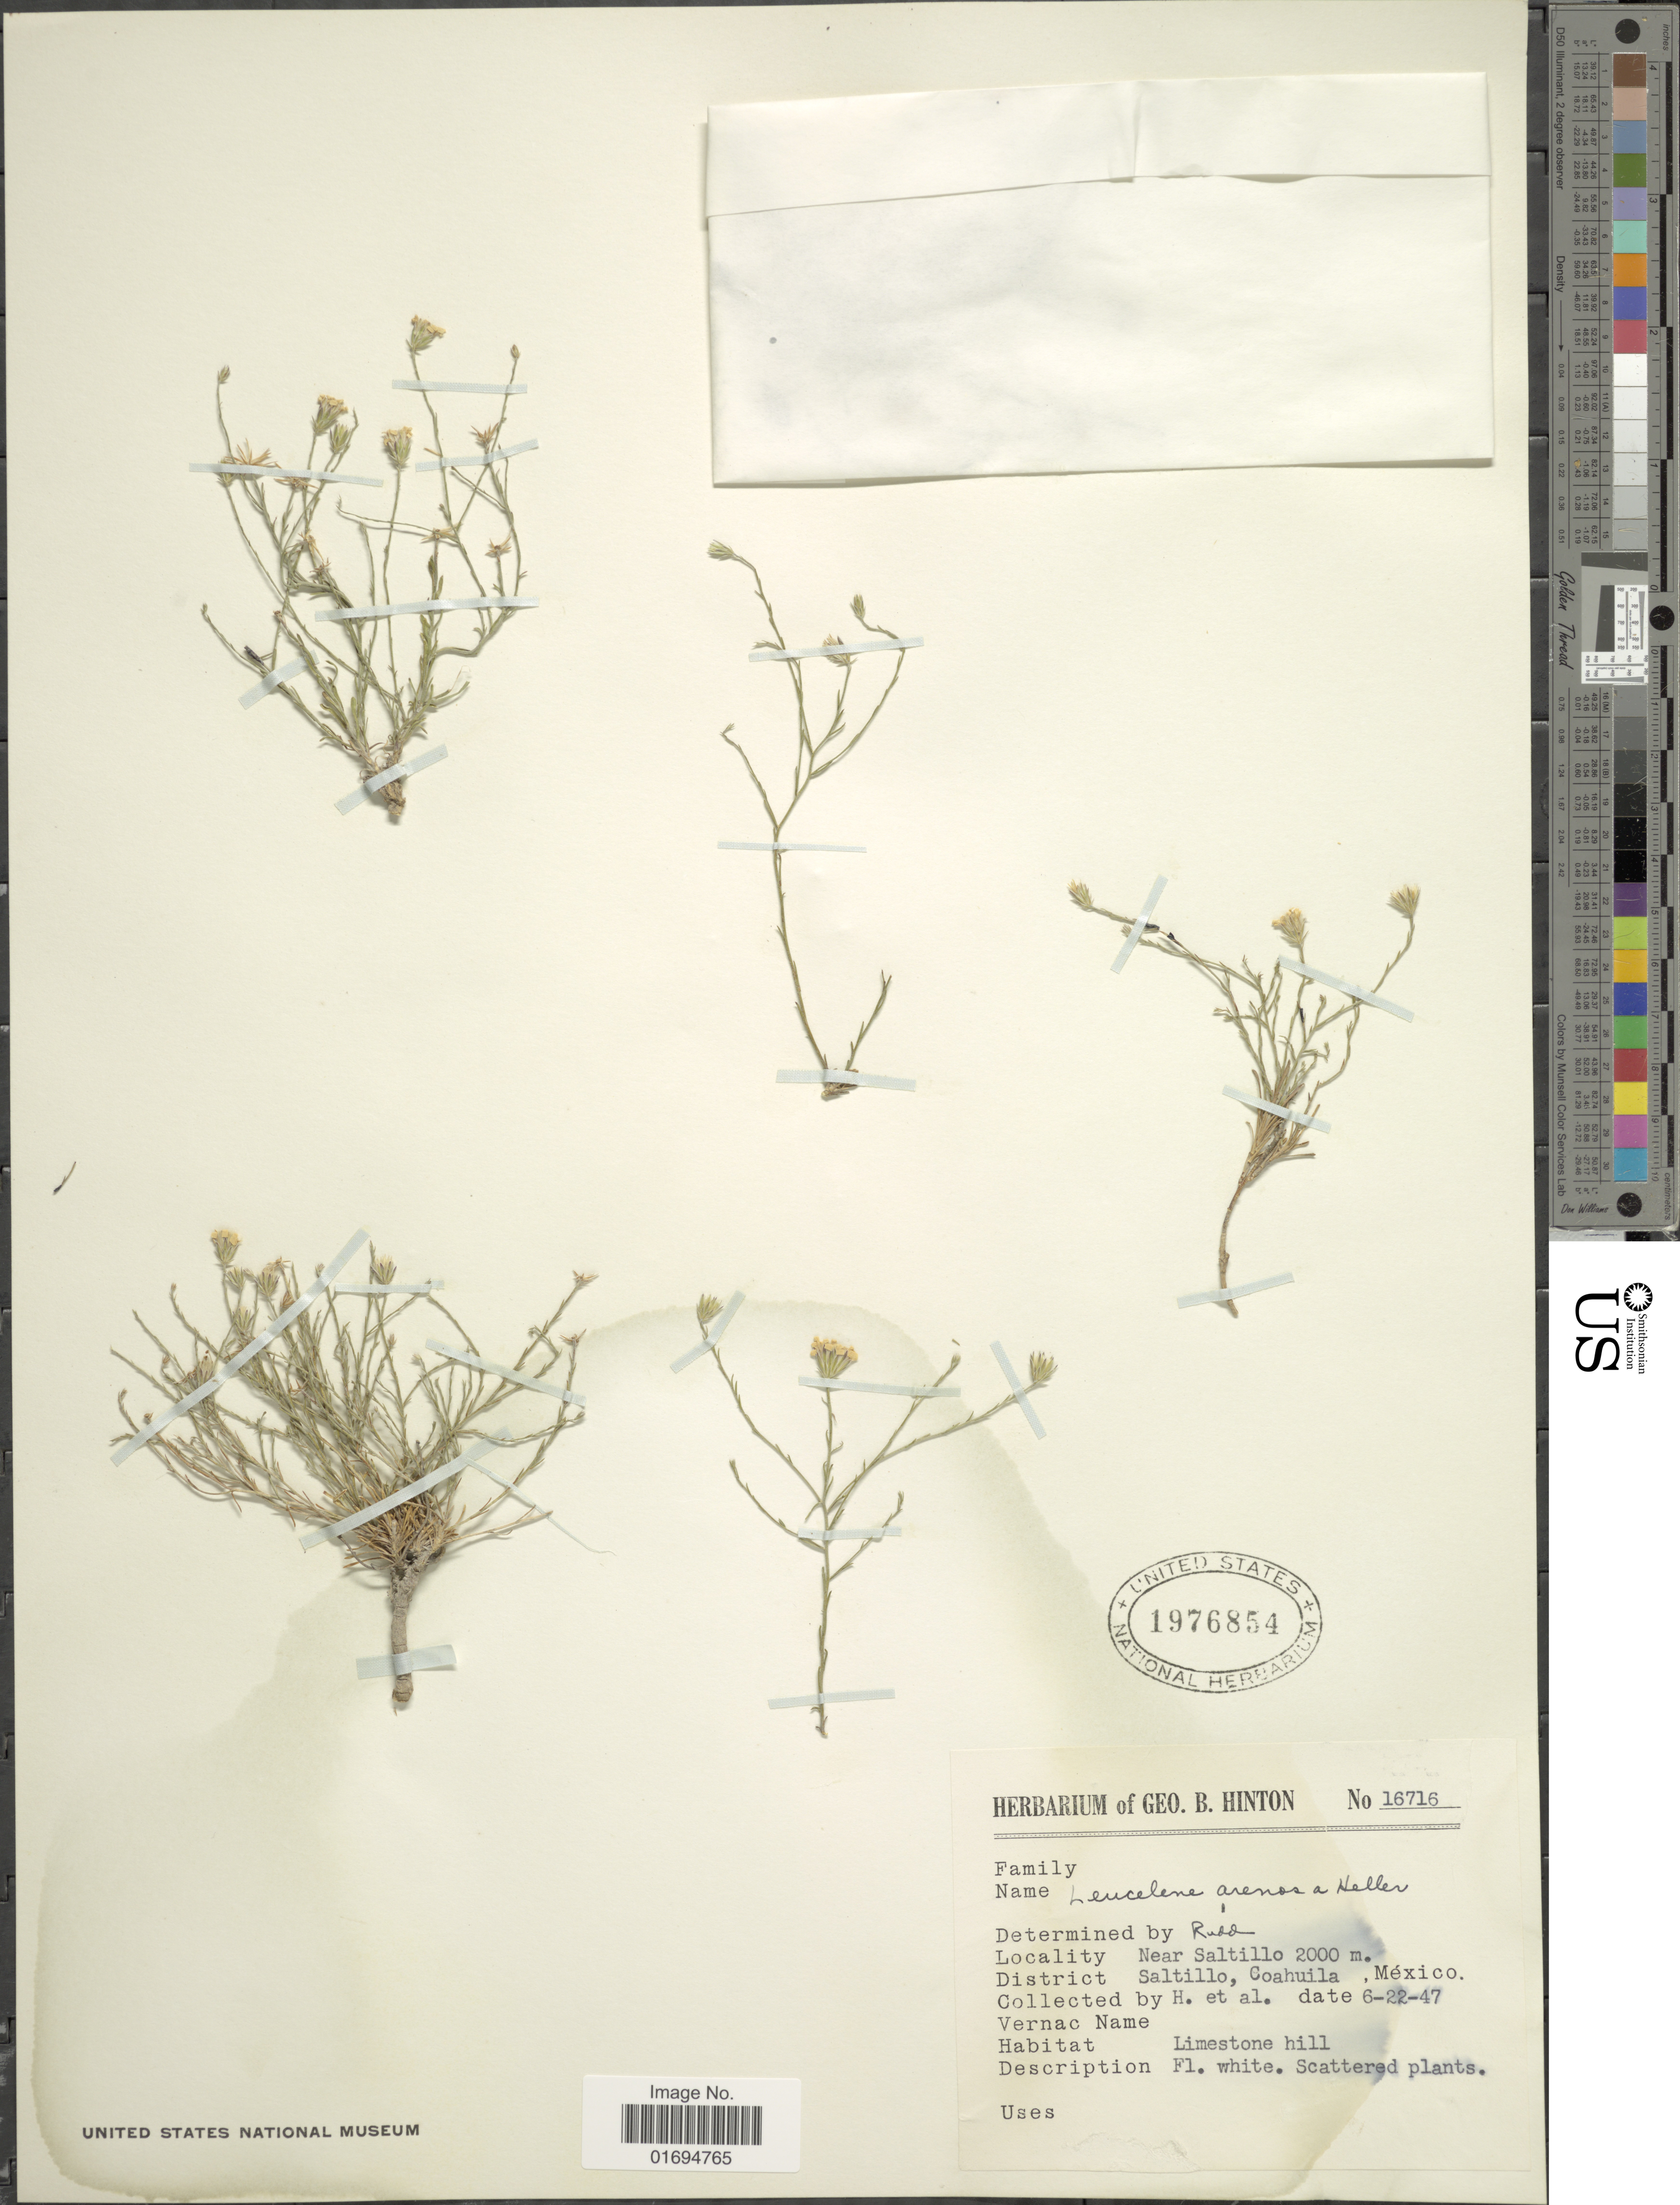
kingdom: Plantae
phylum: Tracheophyta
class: Magnoliopsida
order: Asterales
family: Asteraceae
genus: Chaetopappa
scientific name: Chaetopappa ericoides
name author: (Torr.) G.L. Nesom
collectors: G. B. Hinton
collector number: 16716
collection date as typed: Transcribed d/m/y: 22/6/47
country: Mexico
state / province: Coahuila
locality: Near Saltillo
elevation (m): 2000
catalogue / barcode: US 1976854